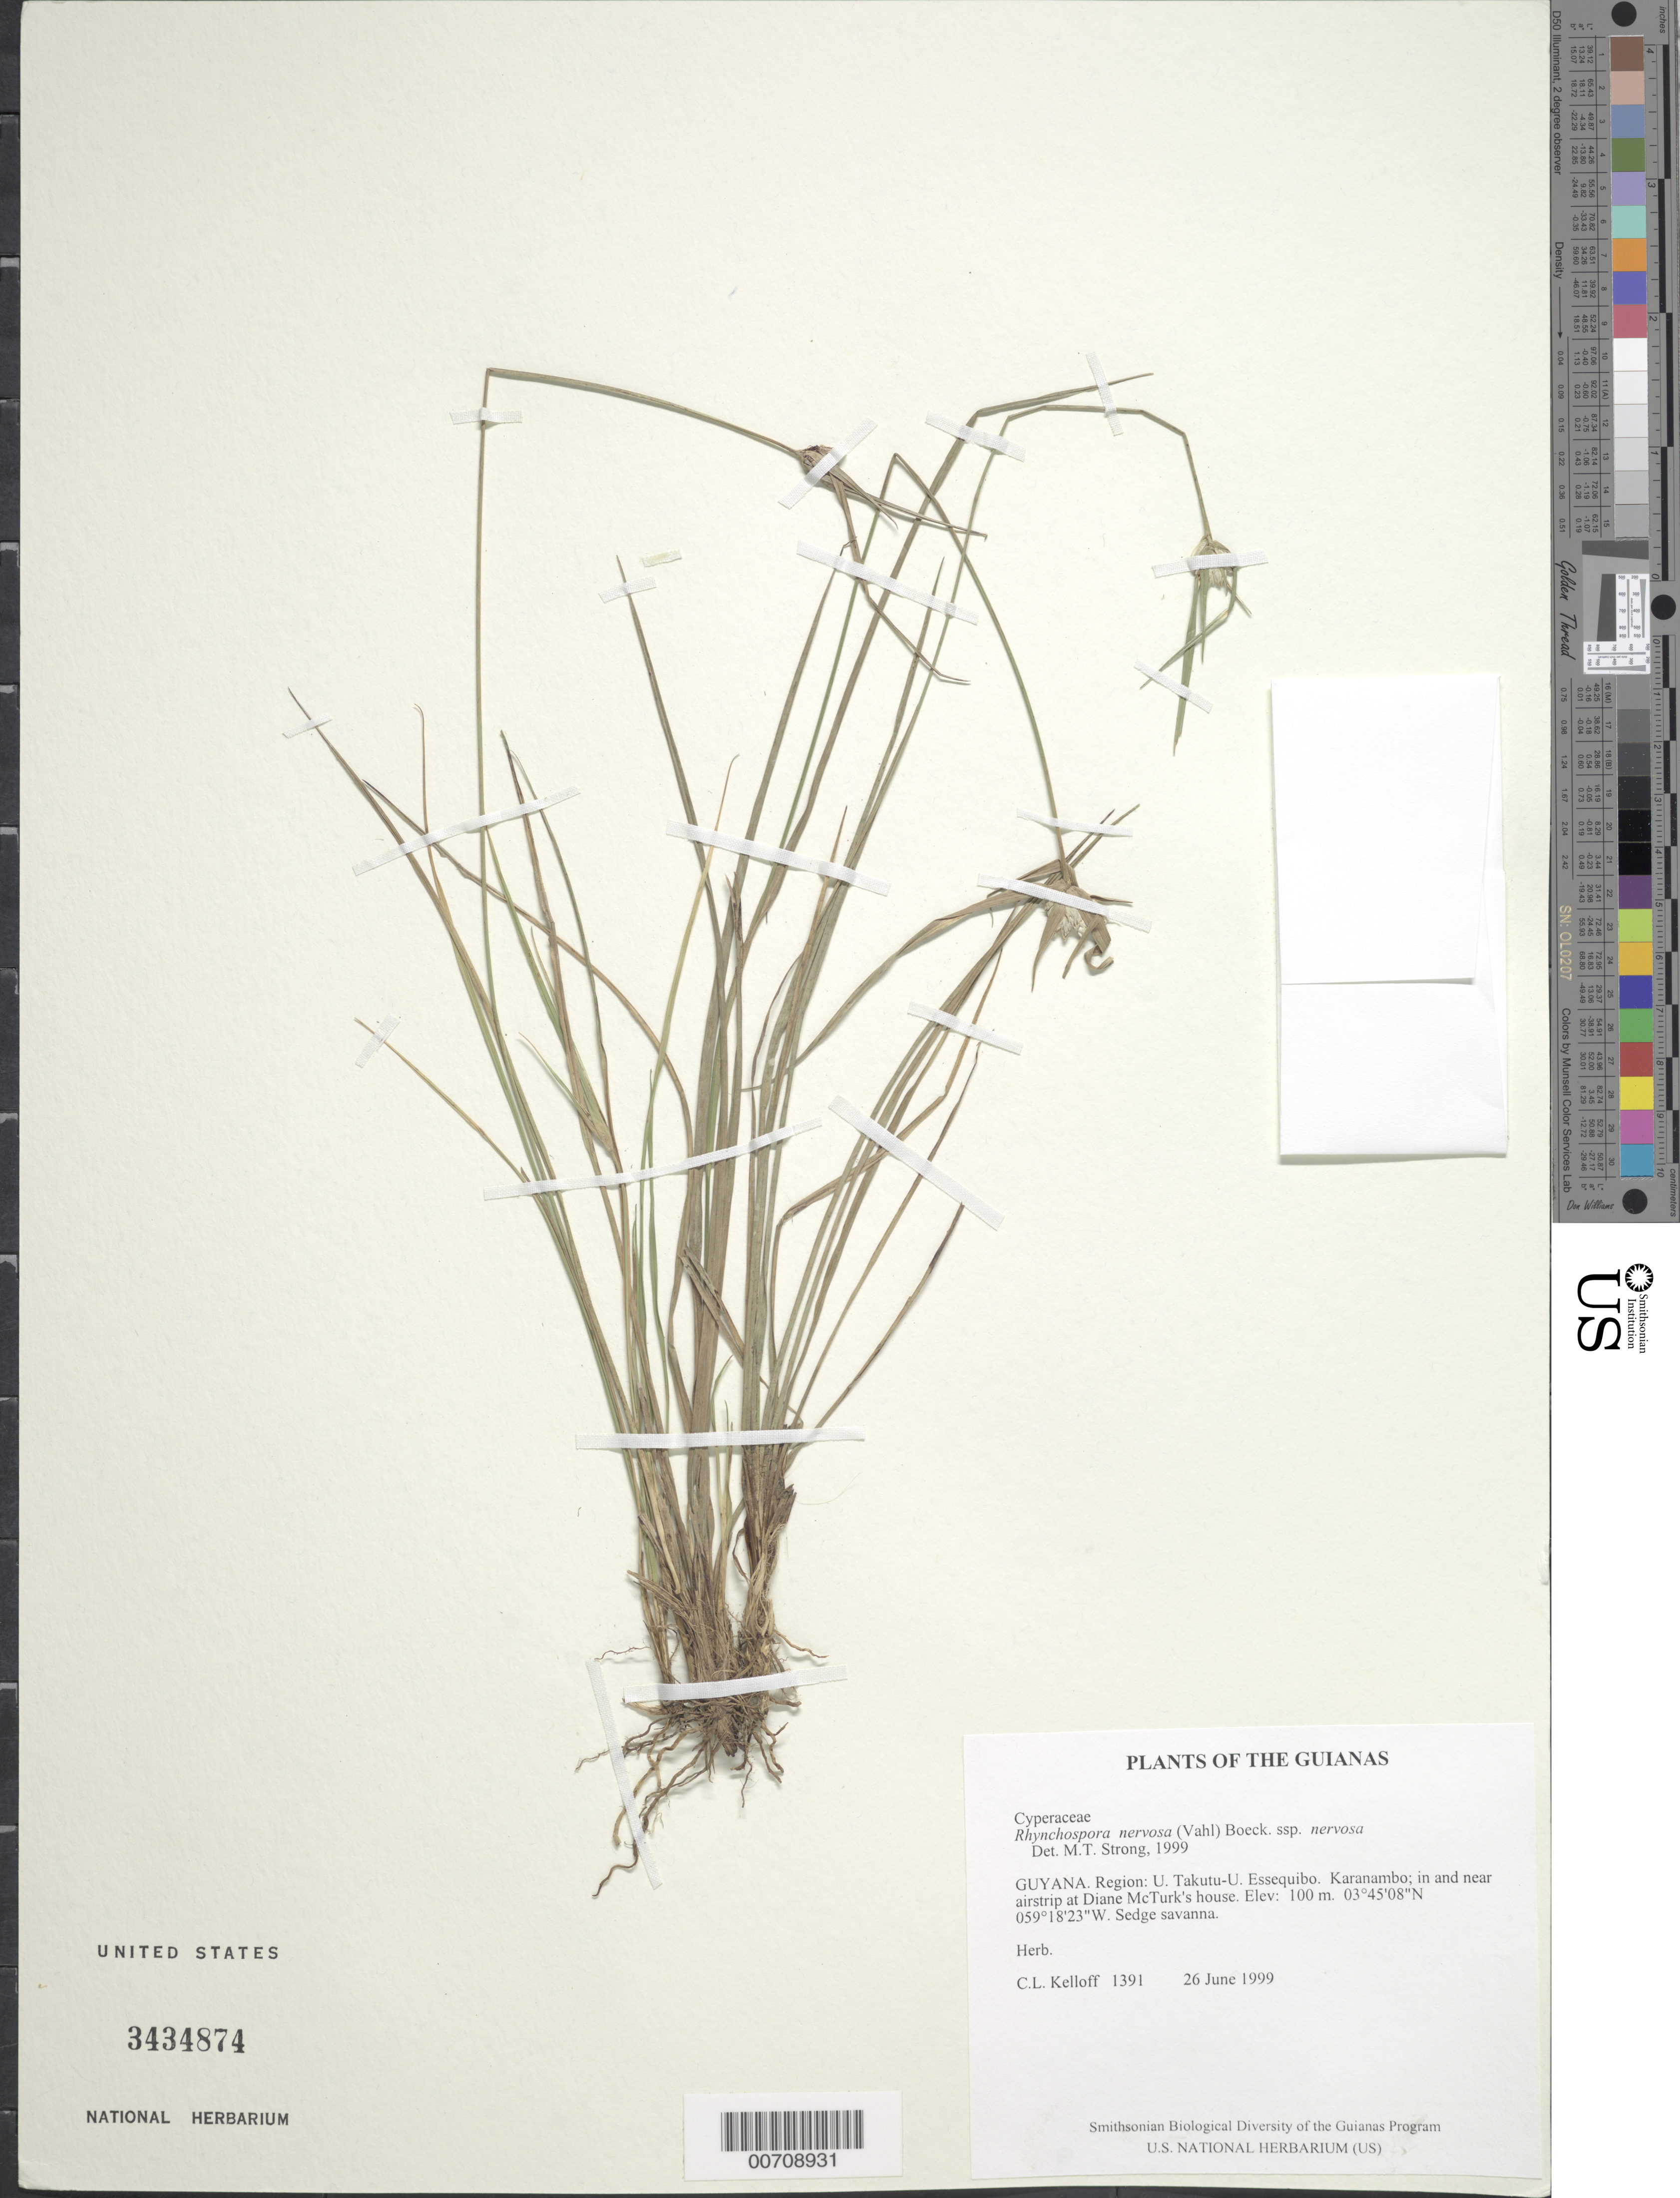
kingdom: Plantae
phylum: Tracheophyta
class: Liliopsida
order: Poales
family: Cyperaceae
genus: Rhynchospora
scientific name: Rhynchospora nervosa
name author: (Vahl) Boeckeler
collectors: C. L. Kelloff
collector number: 1391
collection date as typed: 26 June 1999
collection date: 1999-06-26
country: Guyana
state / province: U. Takutu-U. Essequibo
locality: Karanambo; in and near airstrip at Diane McTurk's house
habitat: Sedge savanna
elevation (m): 100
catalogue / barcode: US 3434874